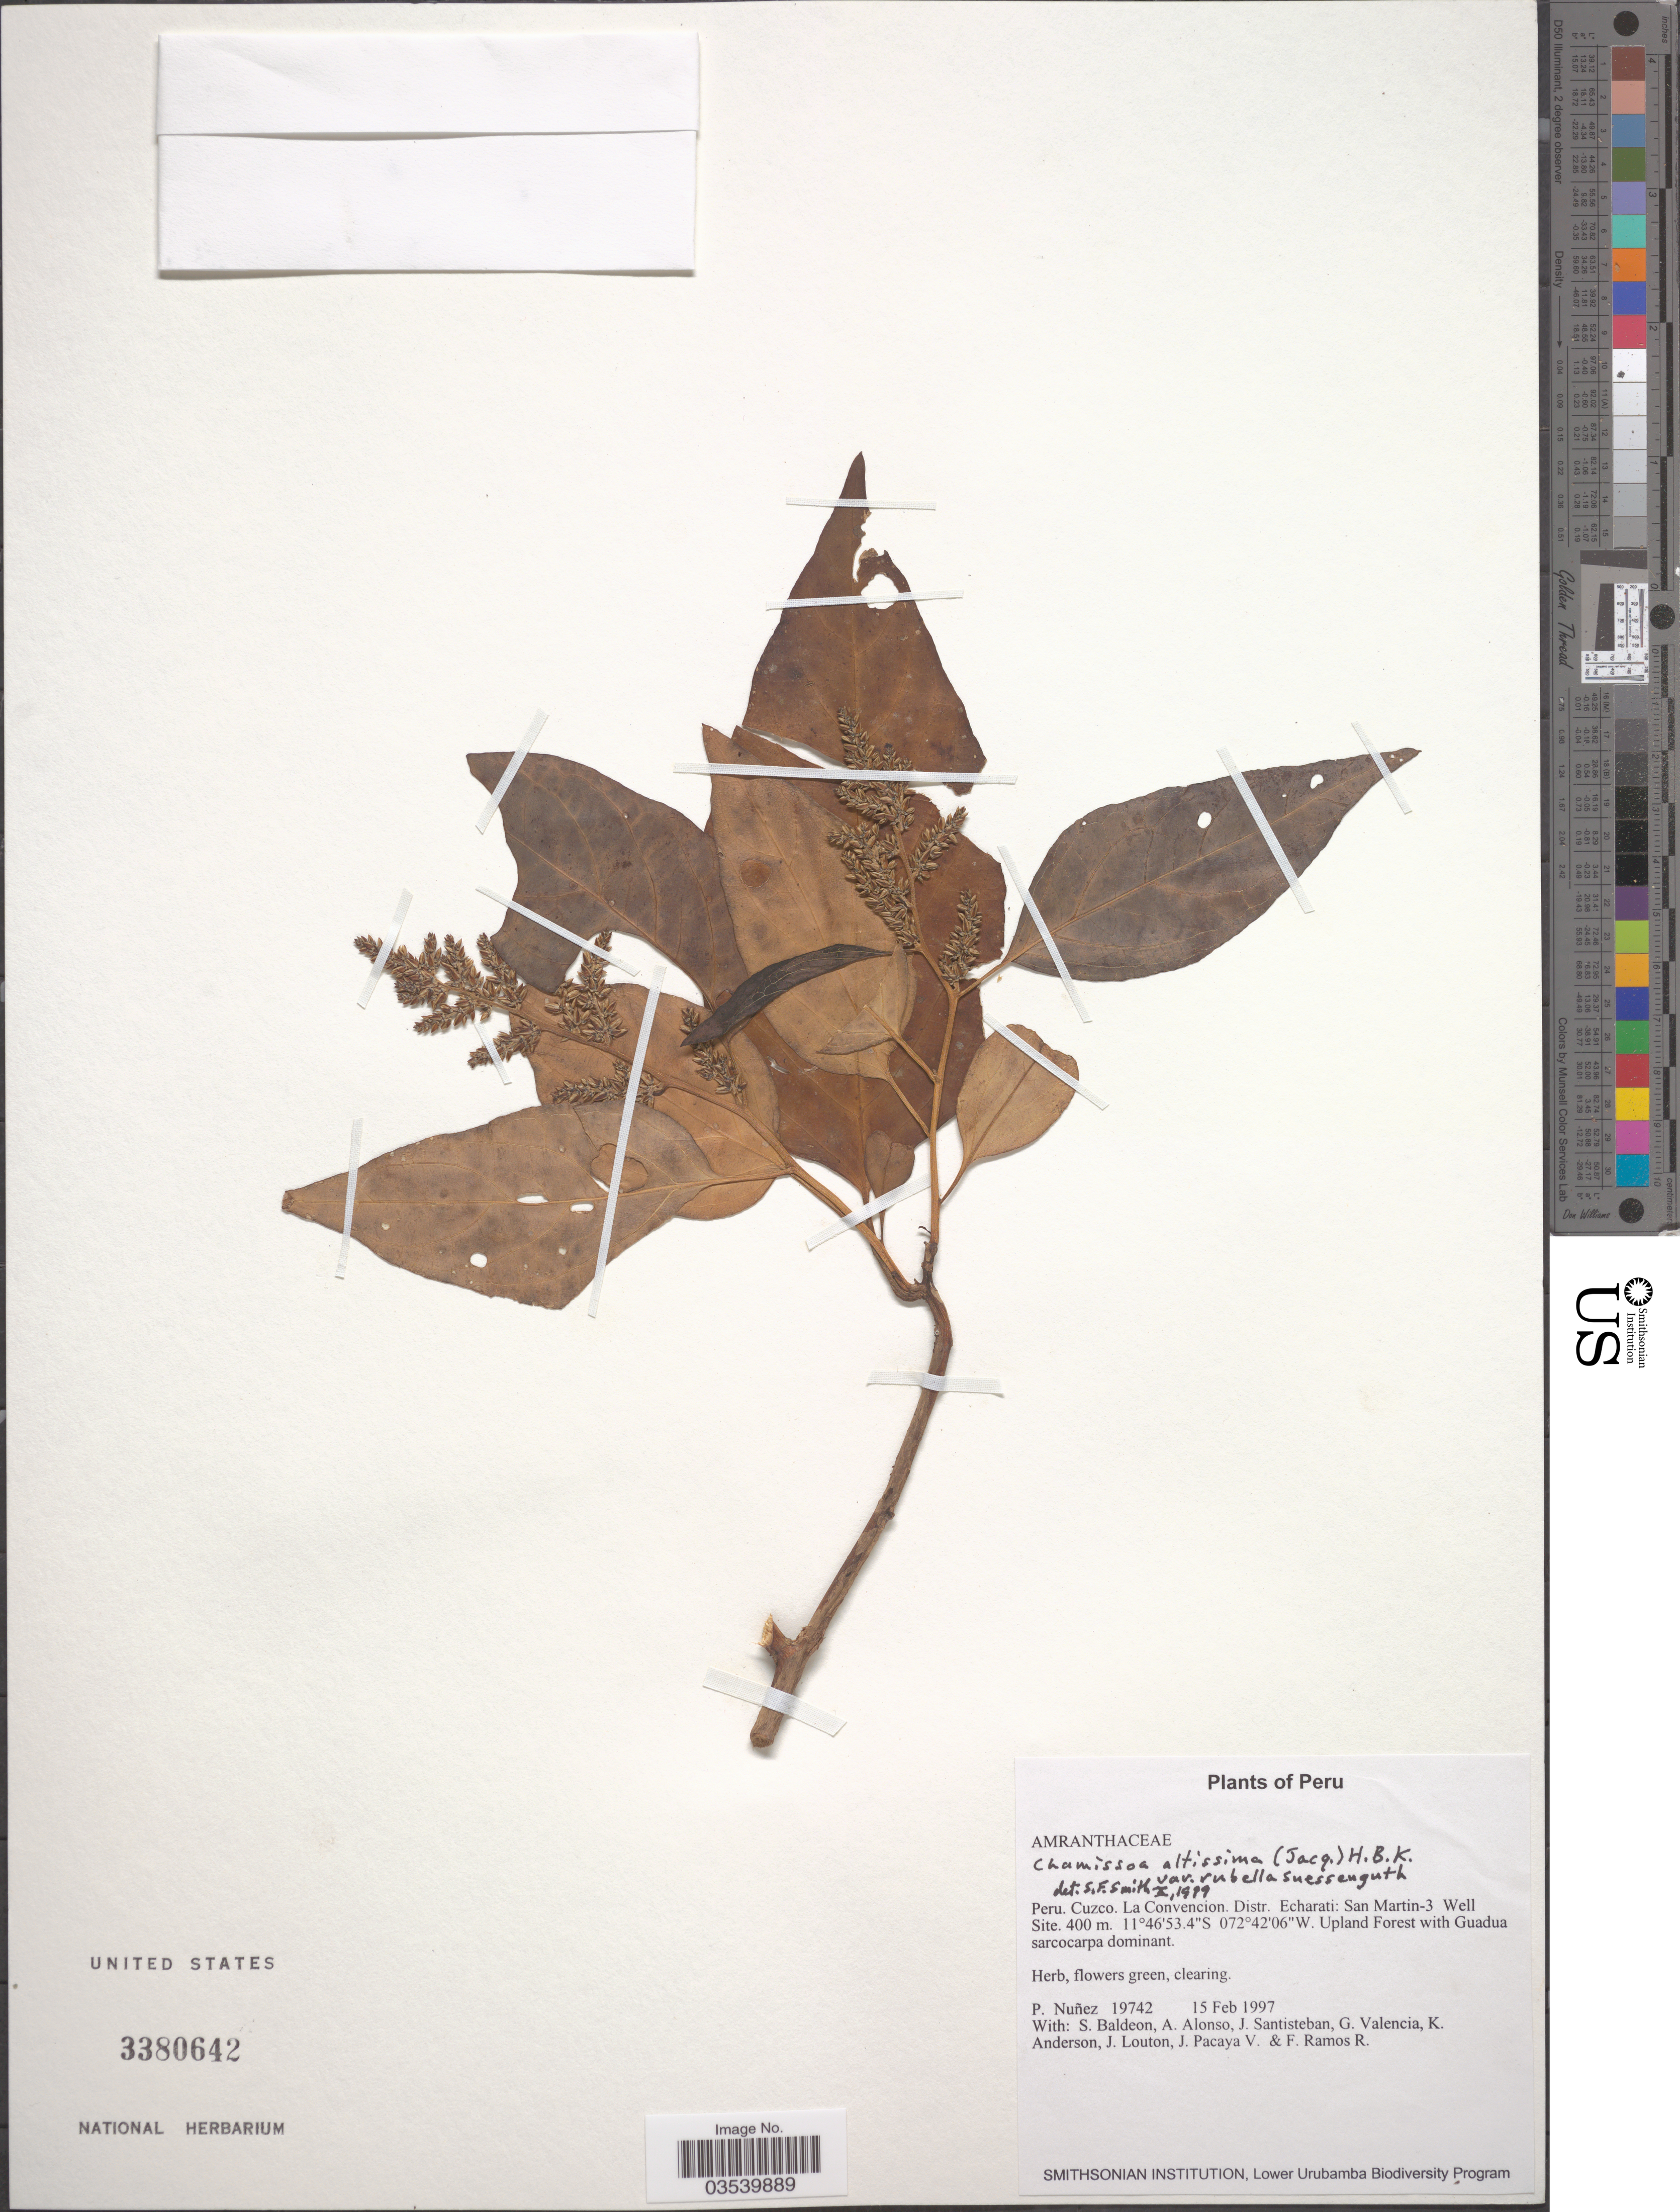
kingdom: Plantae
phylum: Tracheophyta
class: Magnoliopsida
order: Caryophyllales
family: Amaranthaceae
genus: Chamissoa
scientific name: Chamissoa altissima var. rubella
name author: Suess.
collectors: P. Nuñez V., S. Baldeon, A. Alonso, J. Santisteban & et al.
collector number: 19742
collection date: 1997-02-15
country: Peru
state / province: Cusco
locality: Cuzco. La Convencion. Distr. Echarati: San Martin-3 Well Site.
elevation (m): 400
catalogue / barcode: US 3380642